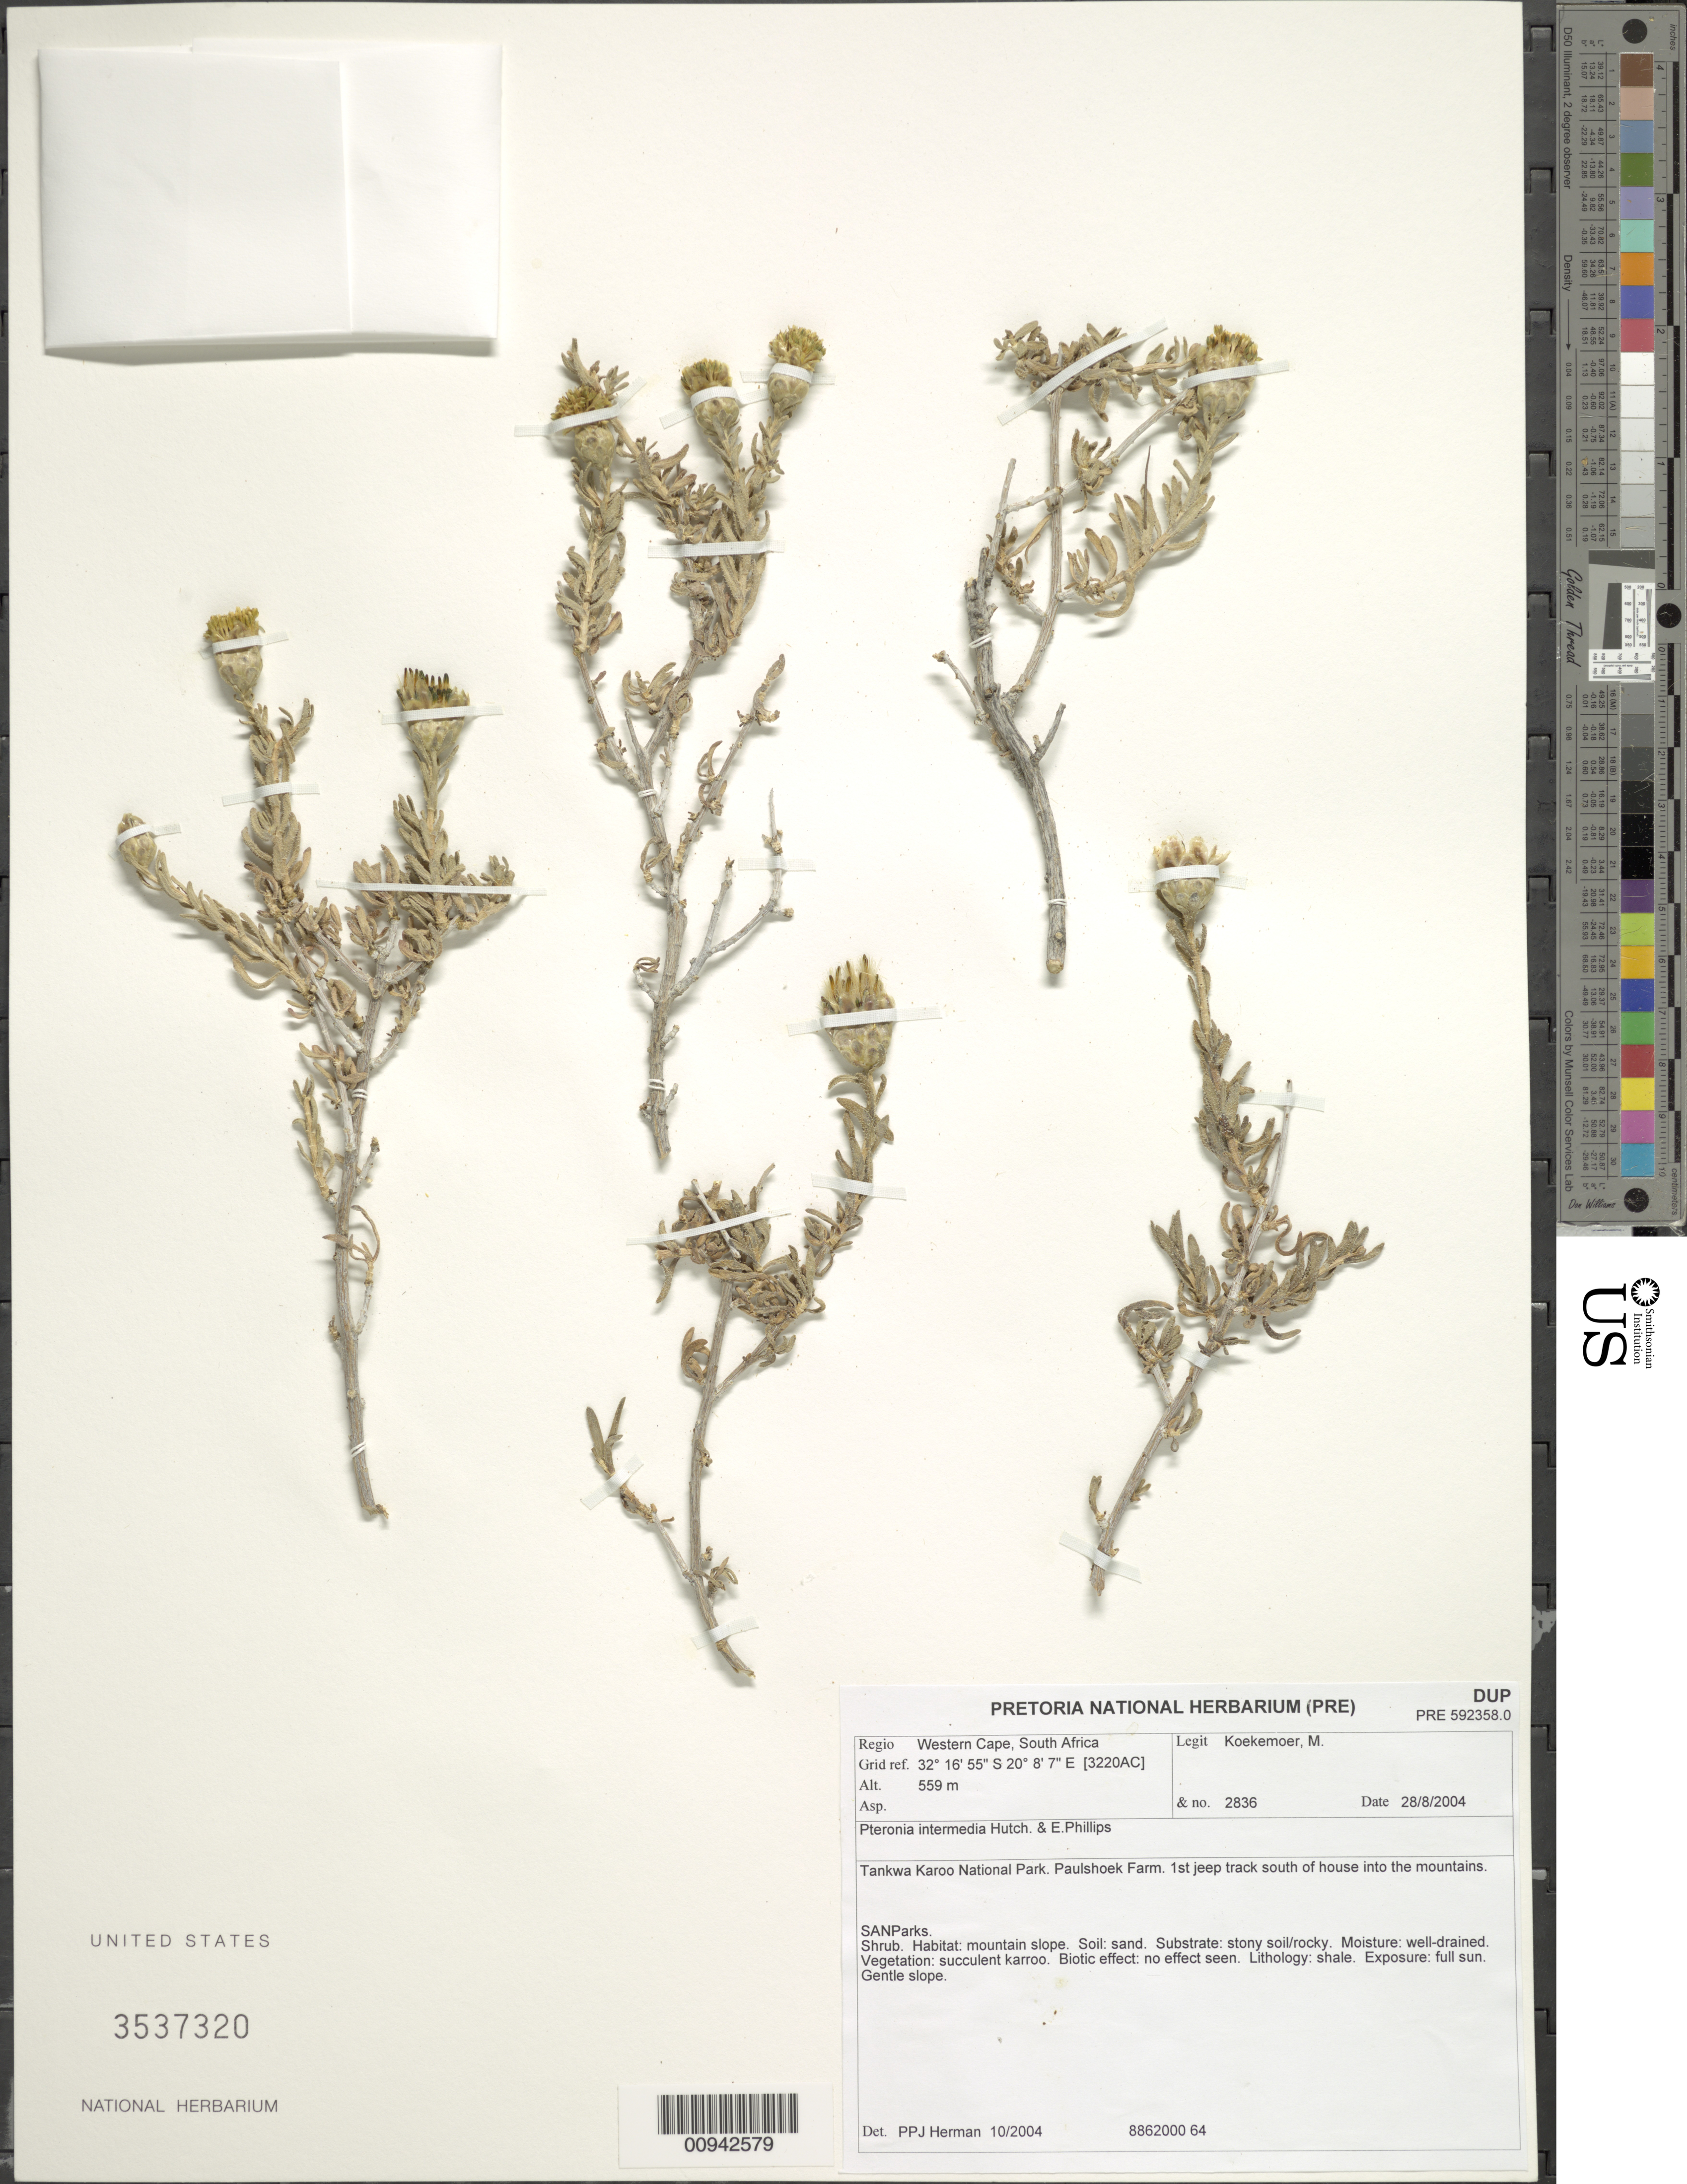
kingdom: Plantae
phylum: Tracheophyta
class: Magnoliopsida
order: Asterales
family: Asteraceae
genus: Pteronia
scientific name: Pteronia intermedia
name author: Hutch. & E. Phillips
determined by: Herman, P. P. J.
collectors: M. Koekemoer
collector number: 2836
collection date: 2004-08-28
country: South Africa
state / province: Western Cape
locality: Tankwa Karoo National Park. Paulshoek Farm. First jeep track south of house into the mountains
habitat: Mountain slope. Sandy, stony soil/ rocky. Well-drained. Succulent karroo. Shale. Full sun. Gentle slope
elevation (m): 559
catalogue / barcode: US 3537320